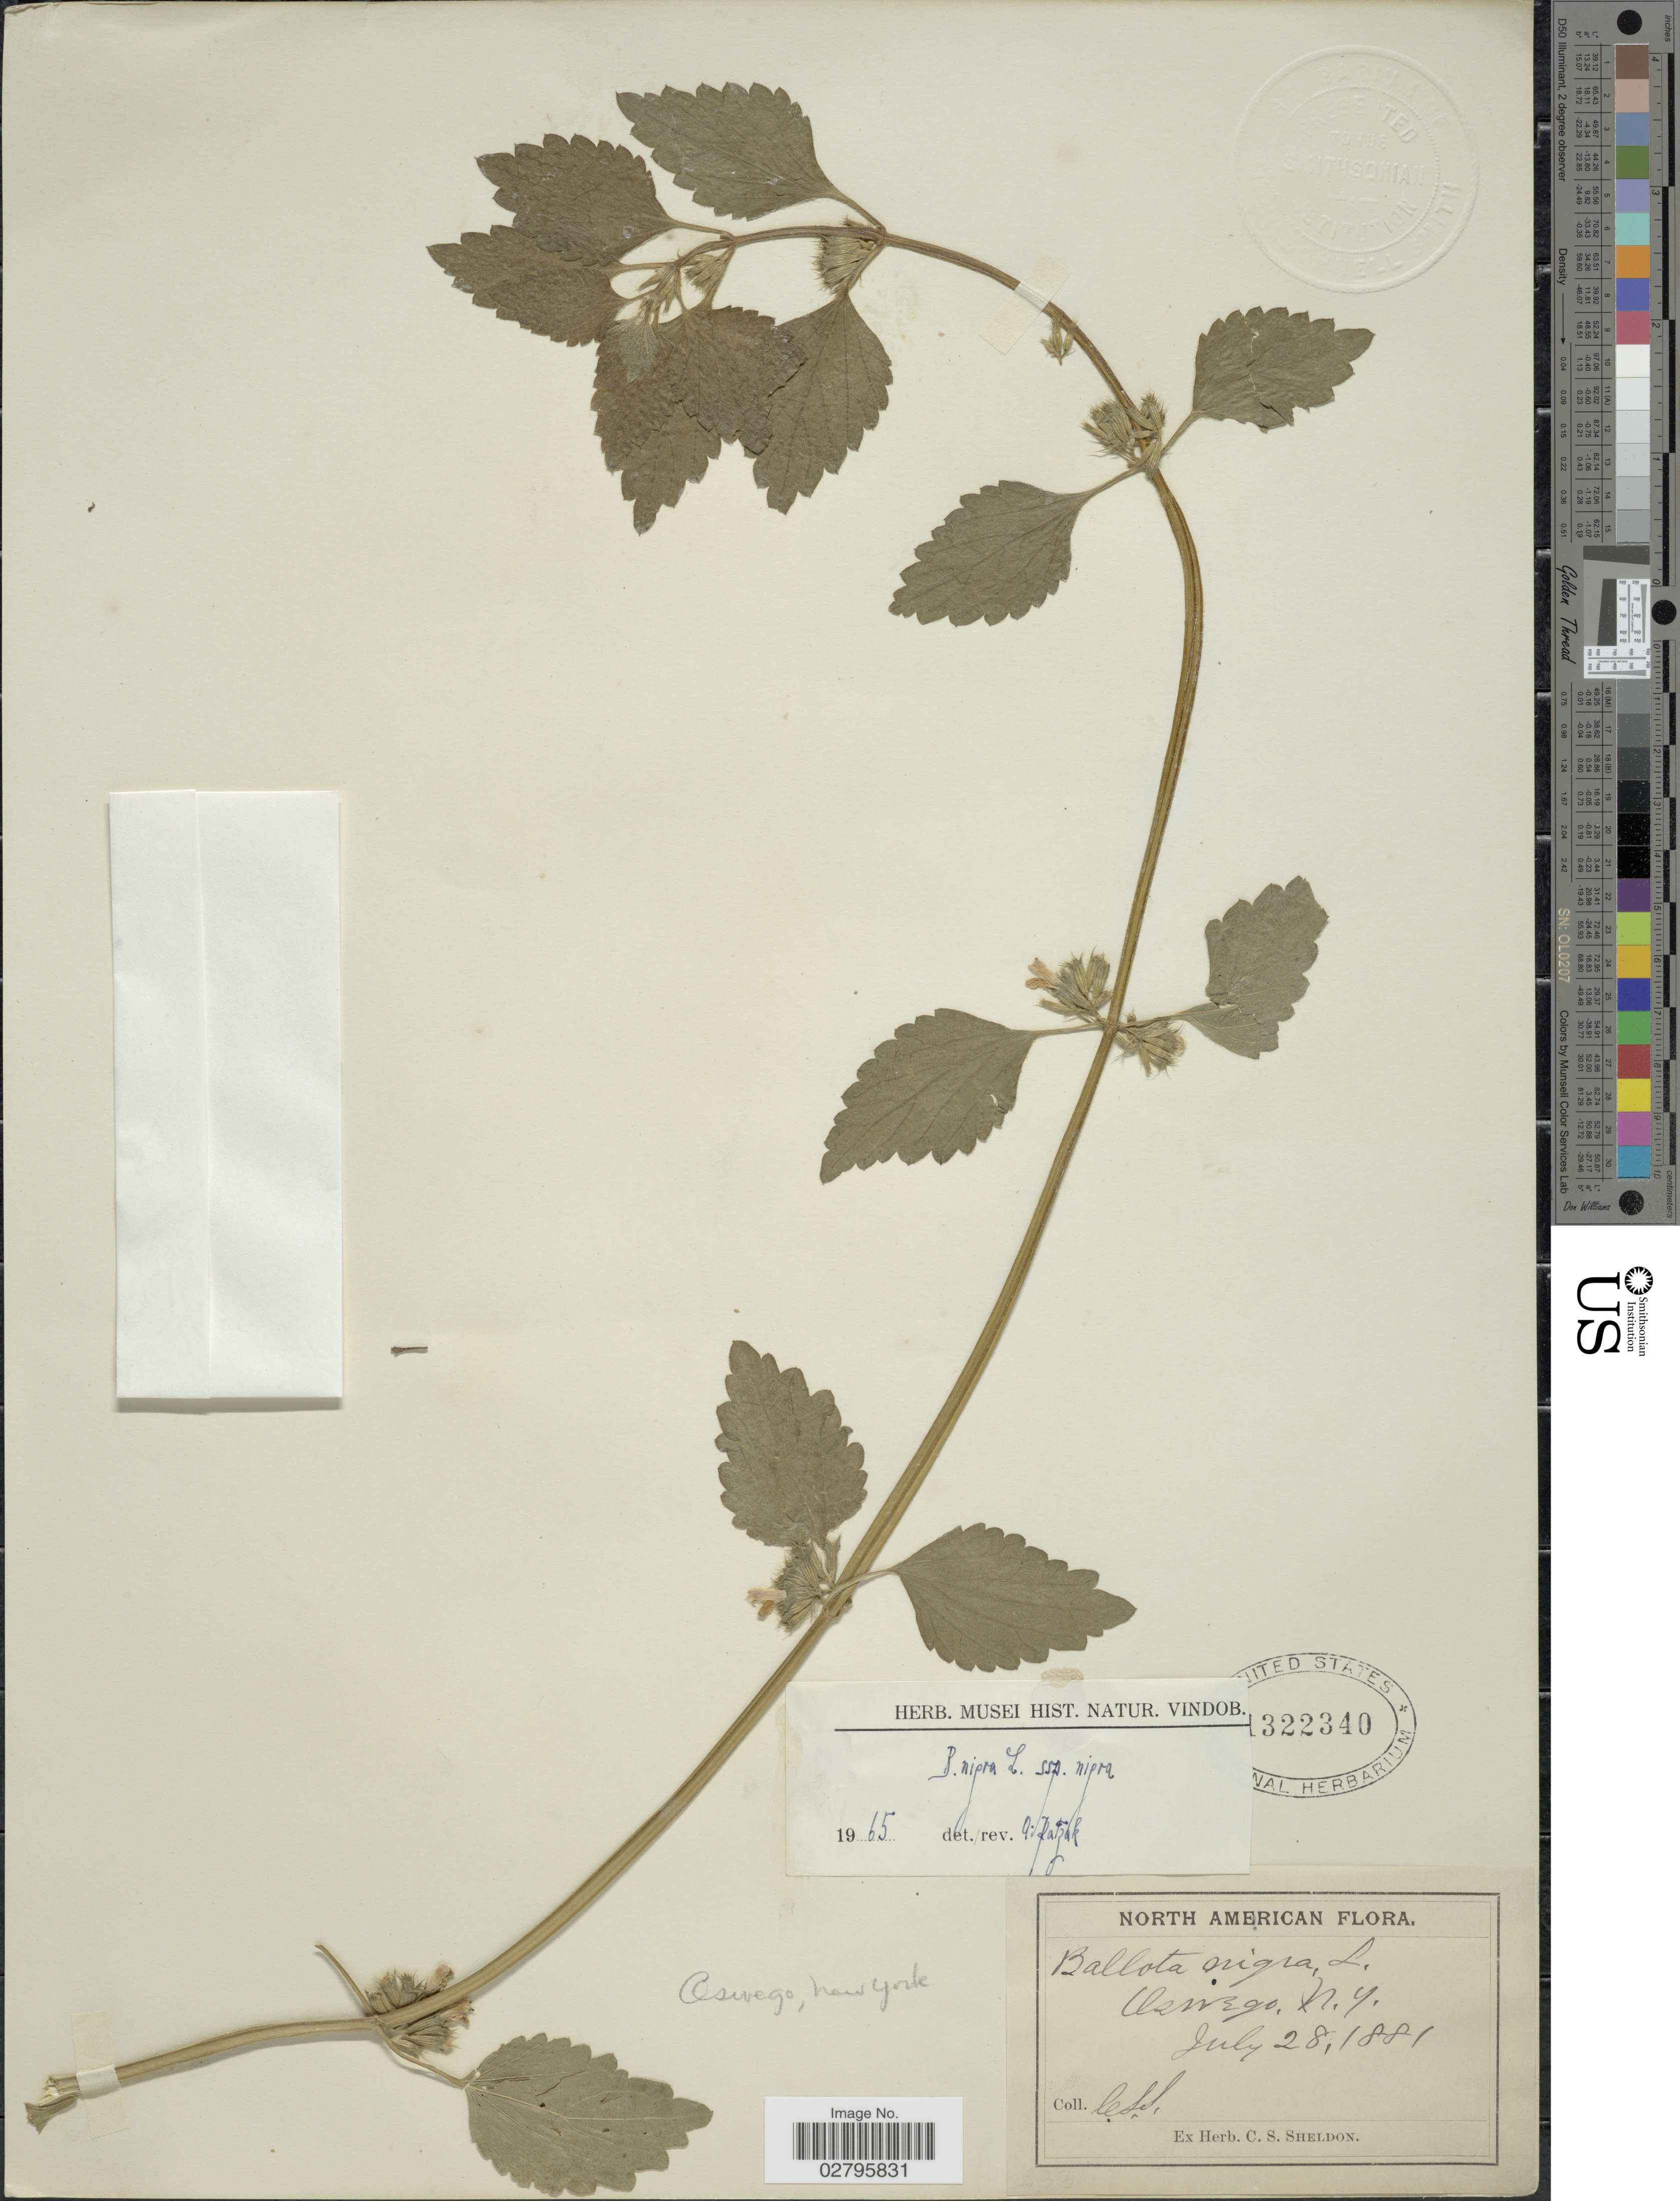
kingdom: Plantae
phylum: Tracheophyta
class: Magnoliopsida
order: Lamiales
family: Lamiaceae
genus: Ballota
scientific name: Ballota nigra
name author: L.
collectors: ex herb. C. S. Sheldon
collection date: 1881-07-28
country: United States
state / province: New York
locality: Oswego.